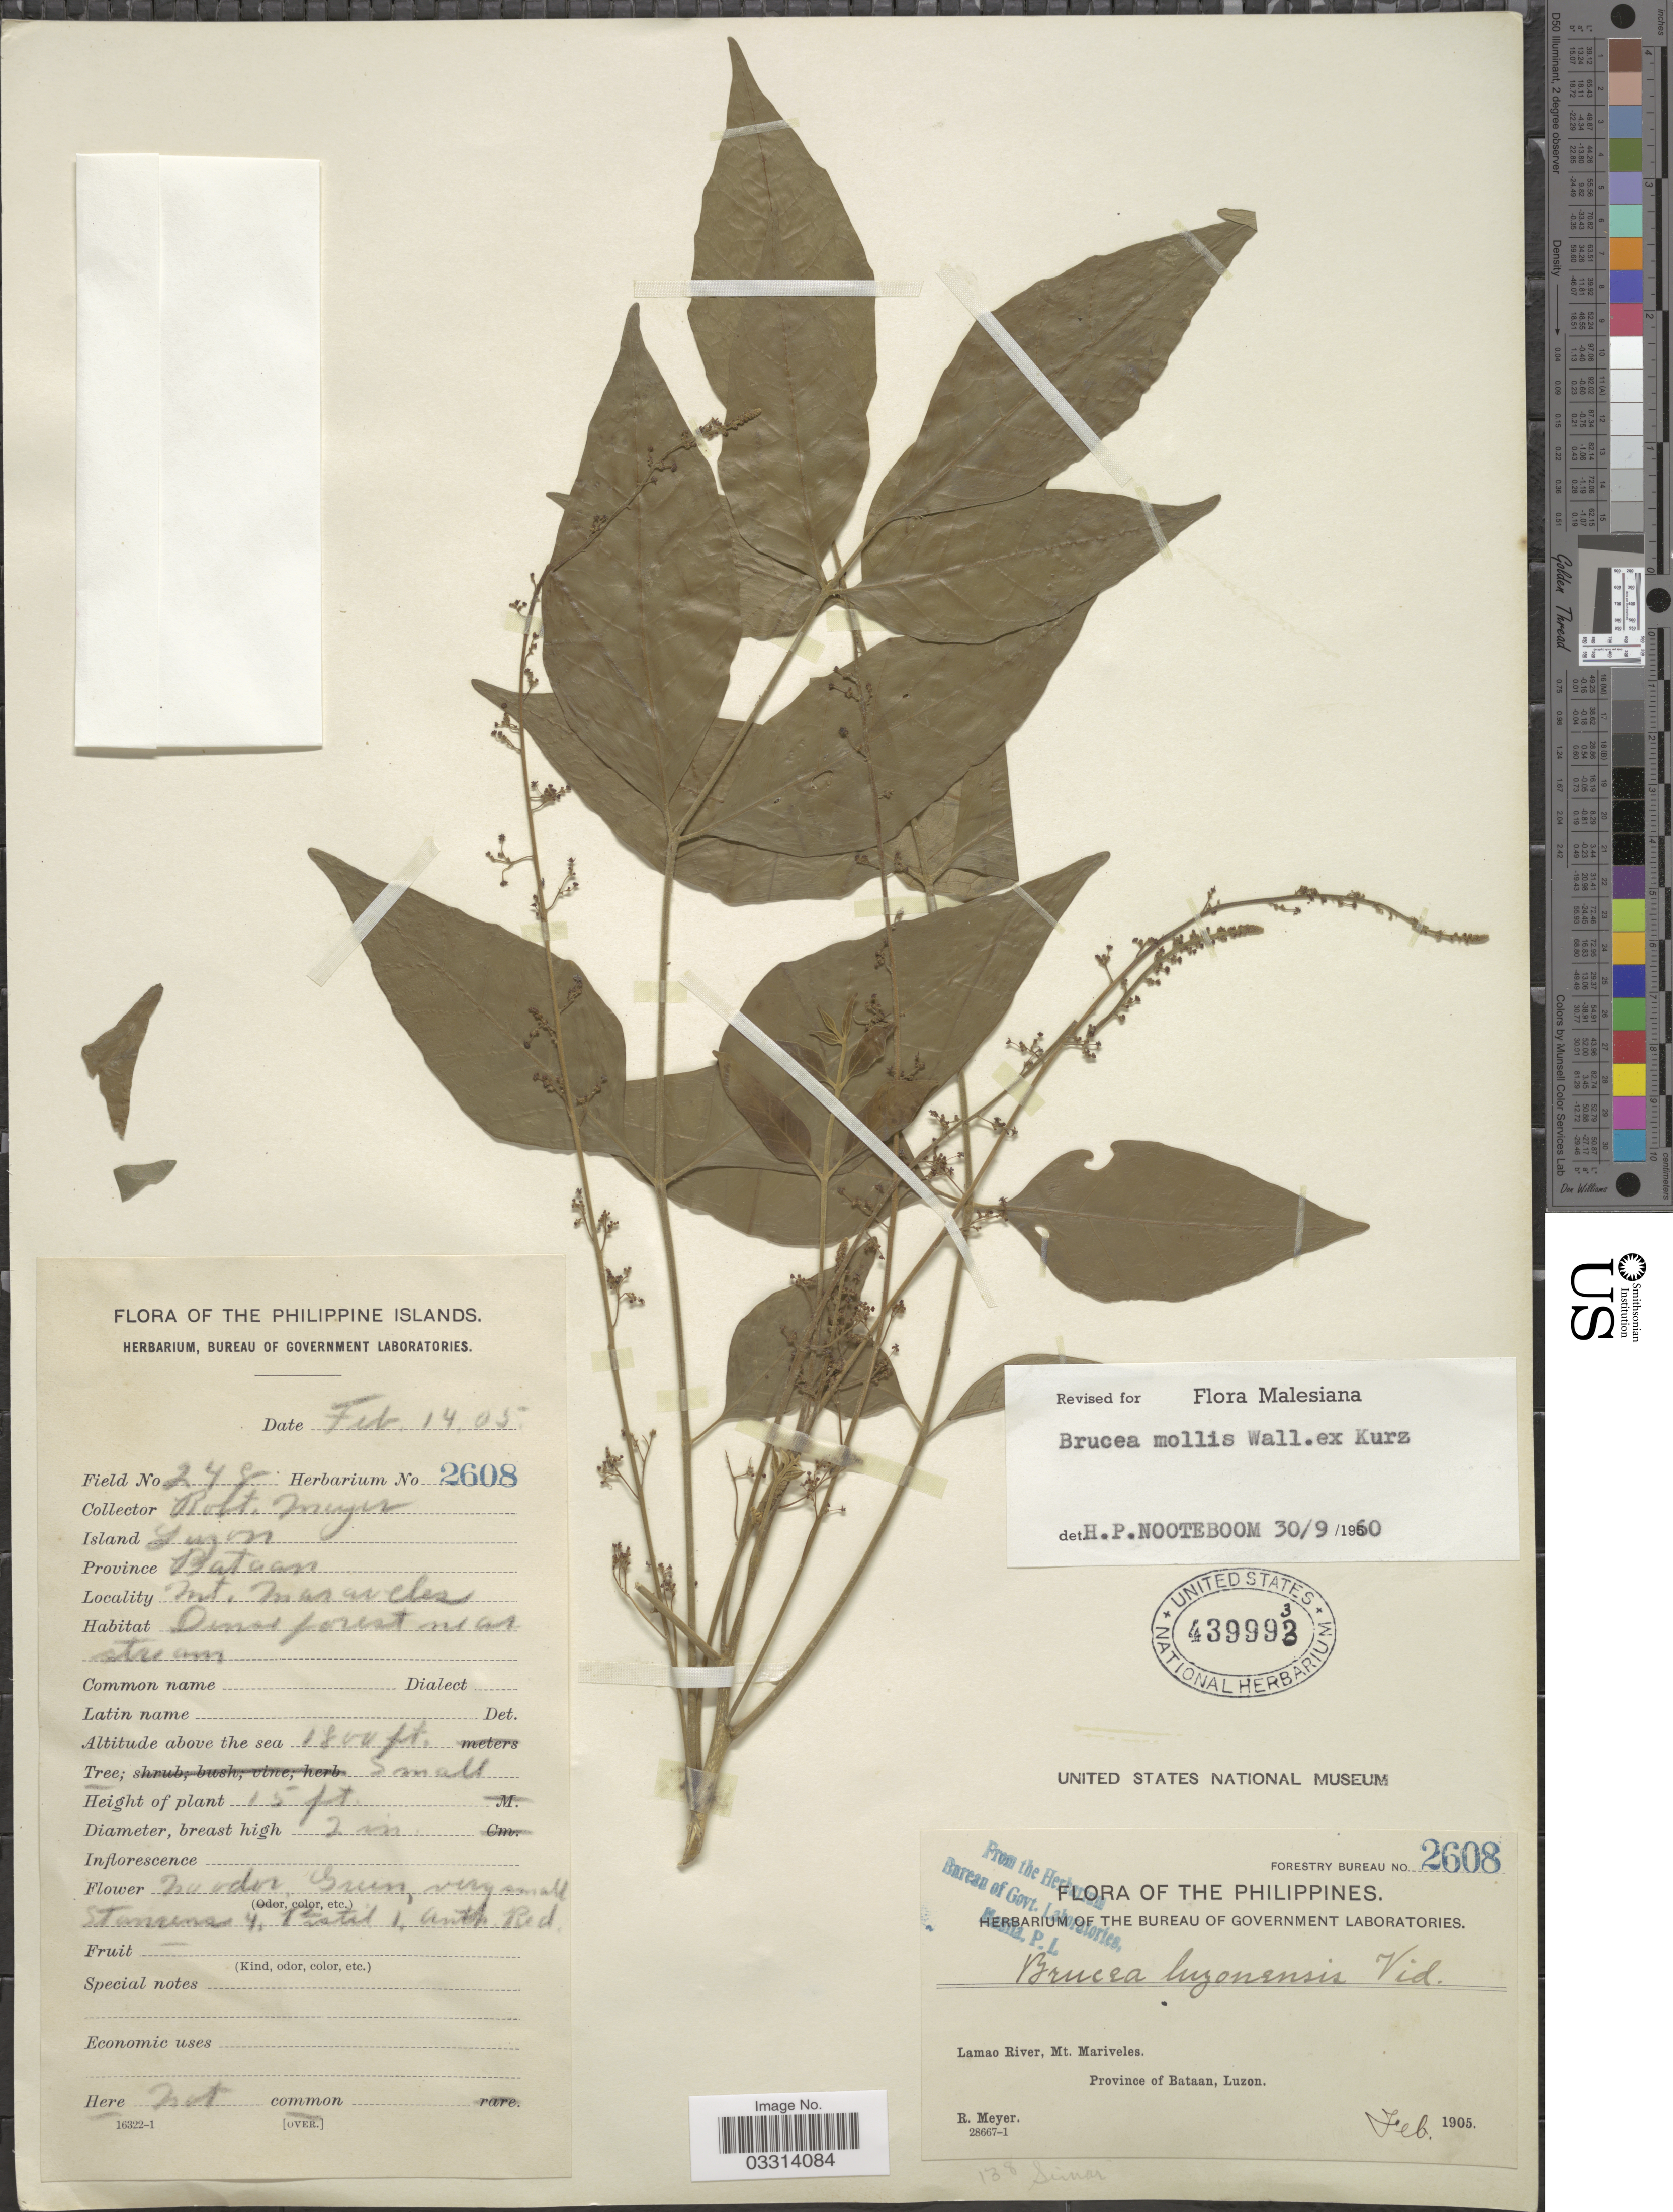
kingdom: Plantae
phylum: Tracheophyta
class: Magnoliopsida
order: Sapindales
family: Simaroubaceae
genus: Brucea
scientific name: Brucea mollis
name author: Wall. ex Kurz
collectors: R. Meyer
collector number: Forestry Bureau 2608/ 248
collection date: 1905-02-14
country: Philippines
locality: Lamao River, Mt. Mariveles, Province of Bataan, Luzon.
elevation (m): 549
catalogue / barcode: US 439993